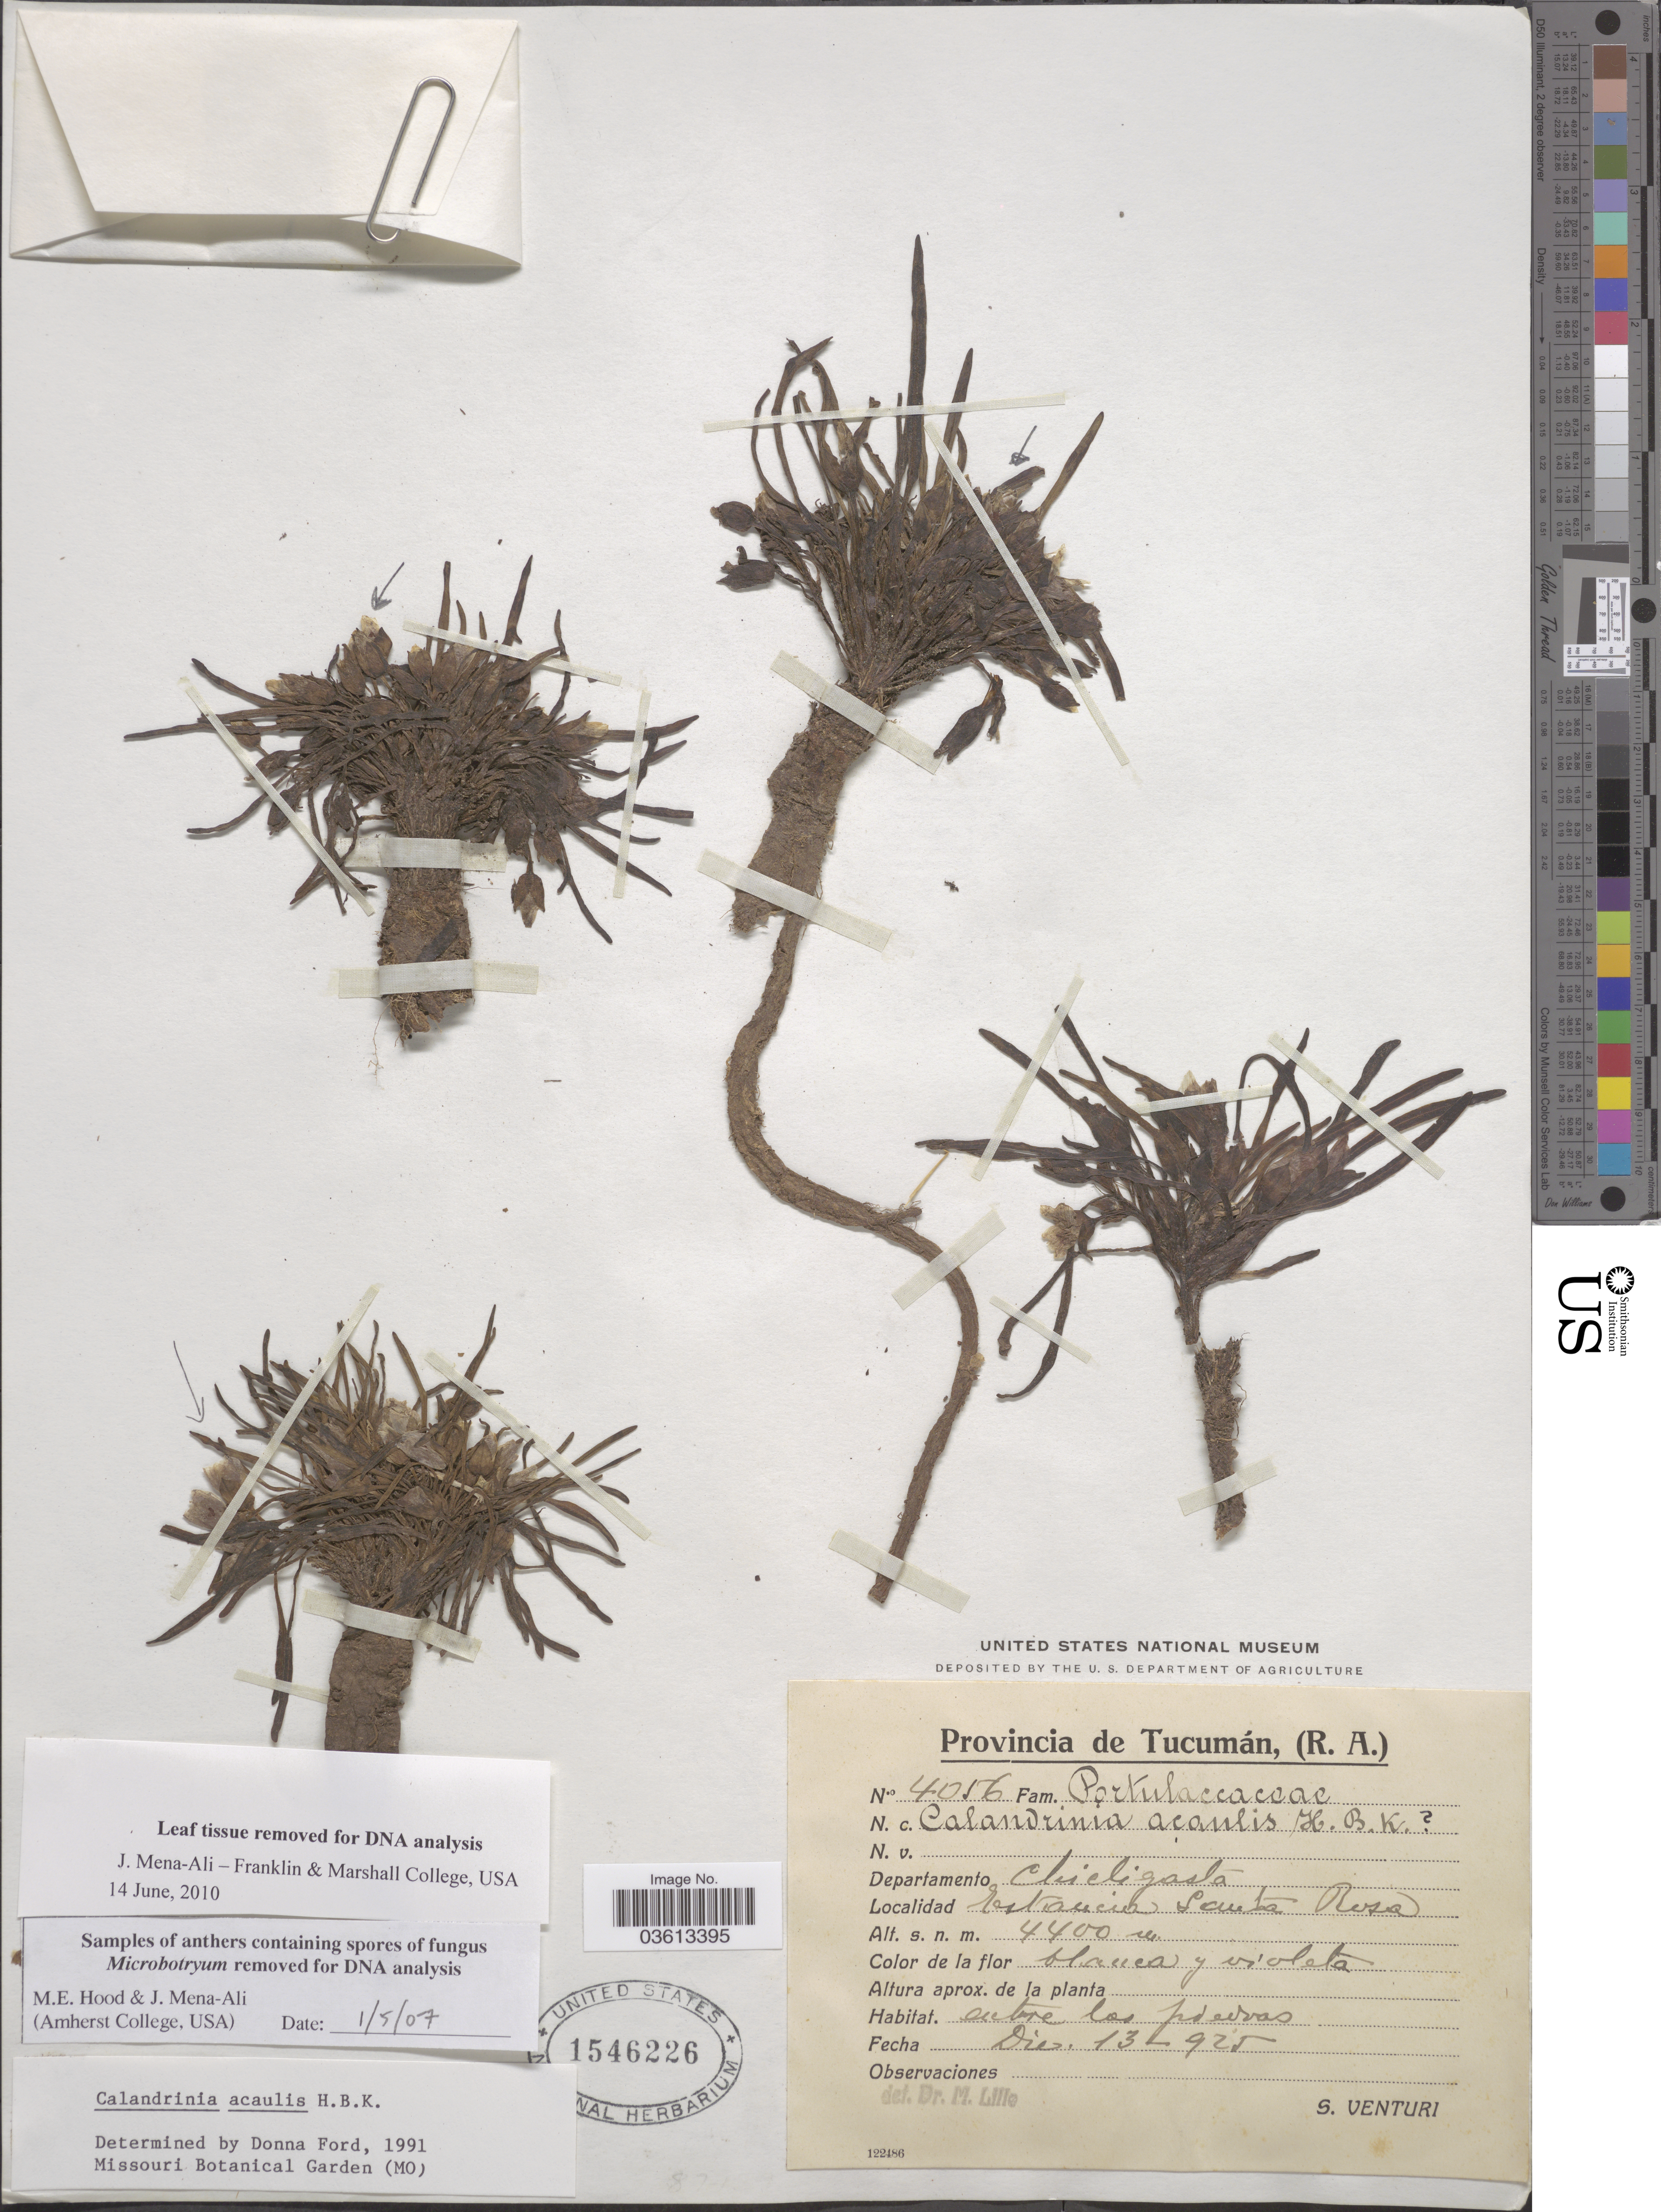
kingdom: Plantae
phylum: Tracheophyta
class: Magnoliopsida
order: Caryophyllales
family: Montiaceae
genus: Calandrinia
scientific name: Calandrinia acaulis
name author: Kunth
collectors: S. Venturi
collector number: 4056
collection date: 1925-12-13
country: Argentina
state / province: Tucuman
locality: Departamento Chicligasta. Estancia Santa Rosa.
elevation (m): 4400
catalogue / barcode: US 1546226